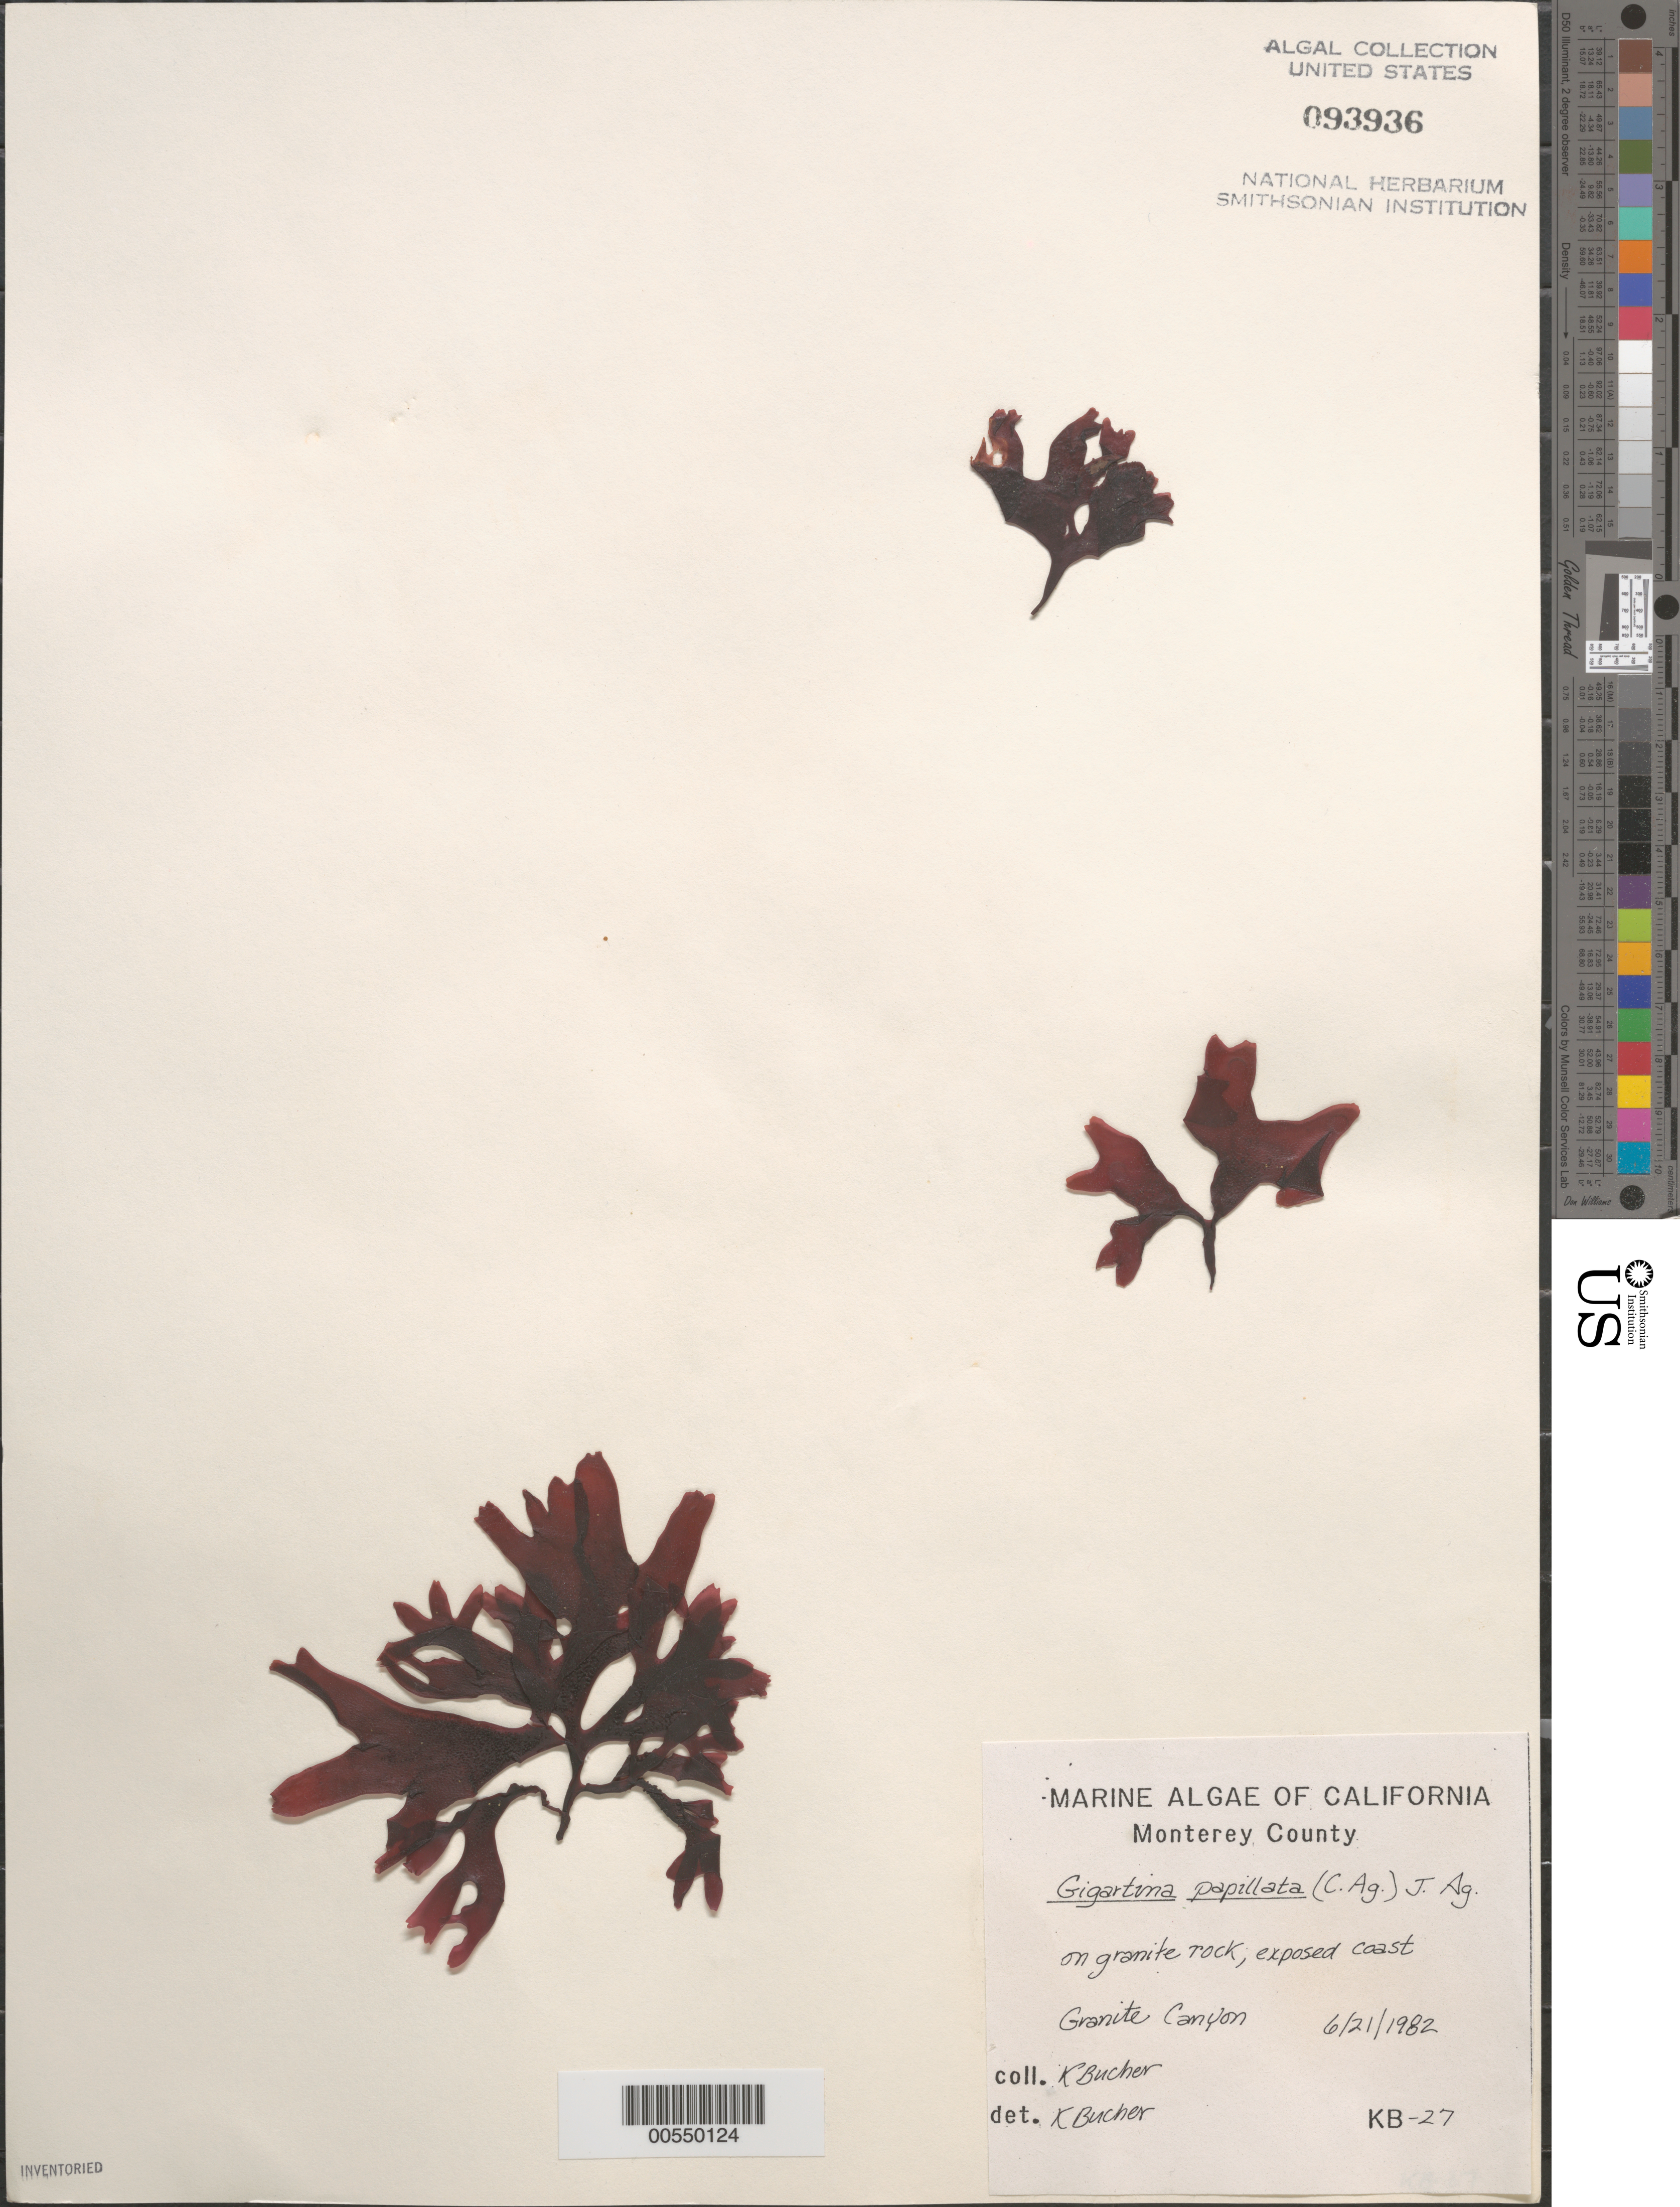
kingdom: Plantae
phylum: Rhodophyta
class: Florideophyceae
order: Gigartinales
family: Phyllophoraceae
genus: Mastocarpus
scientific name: Mastocarpus papillatus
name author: (C. Agardh) Kütz.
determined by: Algae name updating Project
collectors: K. E. Bucher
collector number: KB-27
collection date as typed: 21 Jun 1982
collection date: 1982-06-21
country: United States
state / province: California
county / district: Monterey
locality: Granite Canyon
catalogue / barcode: US 93936